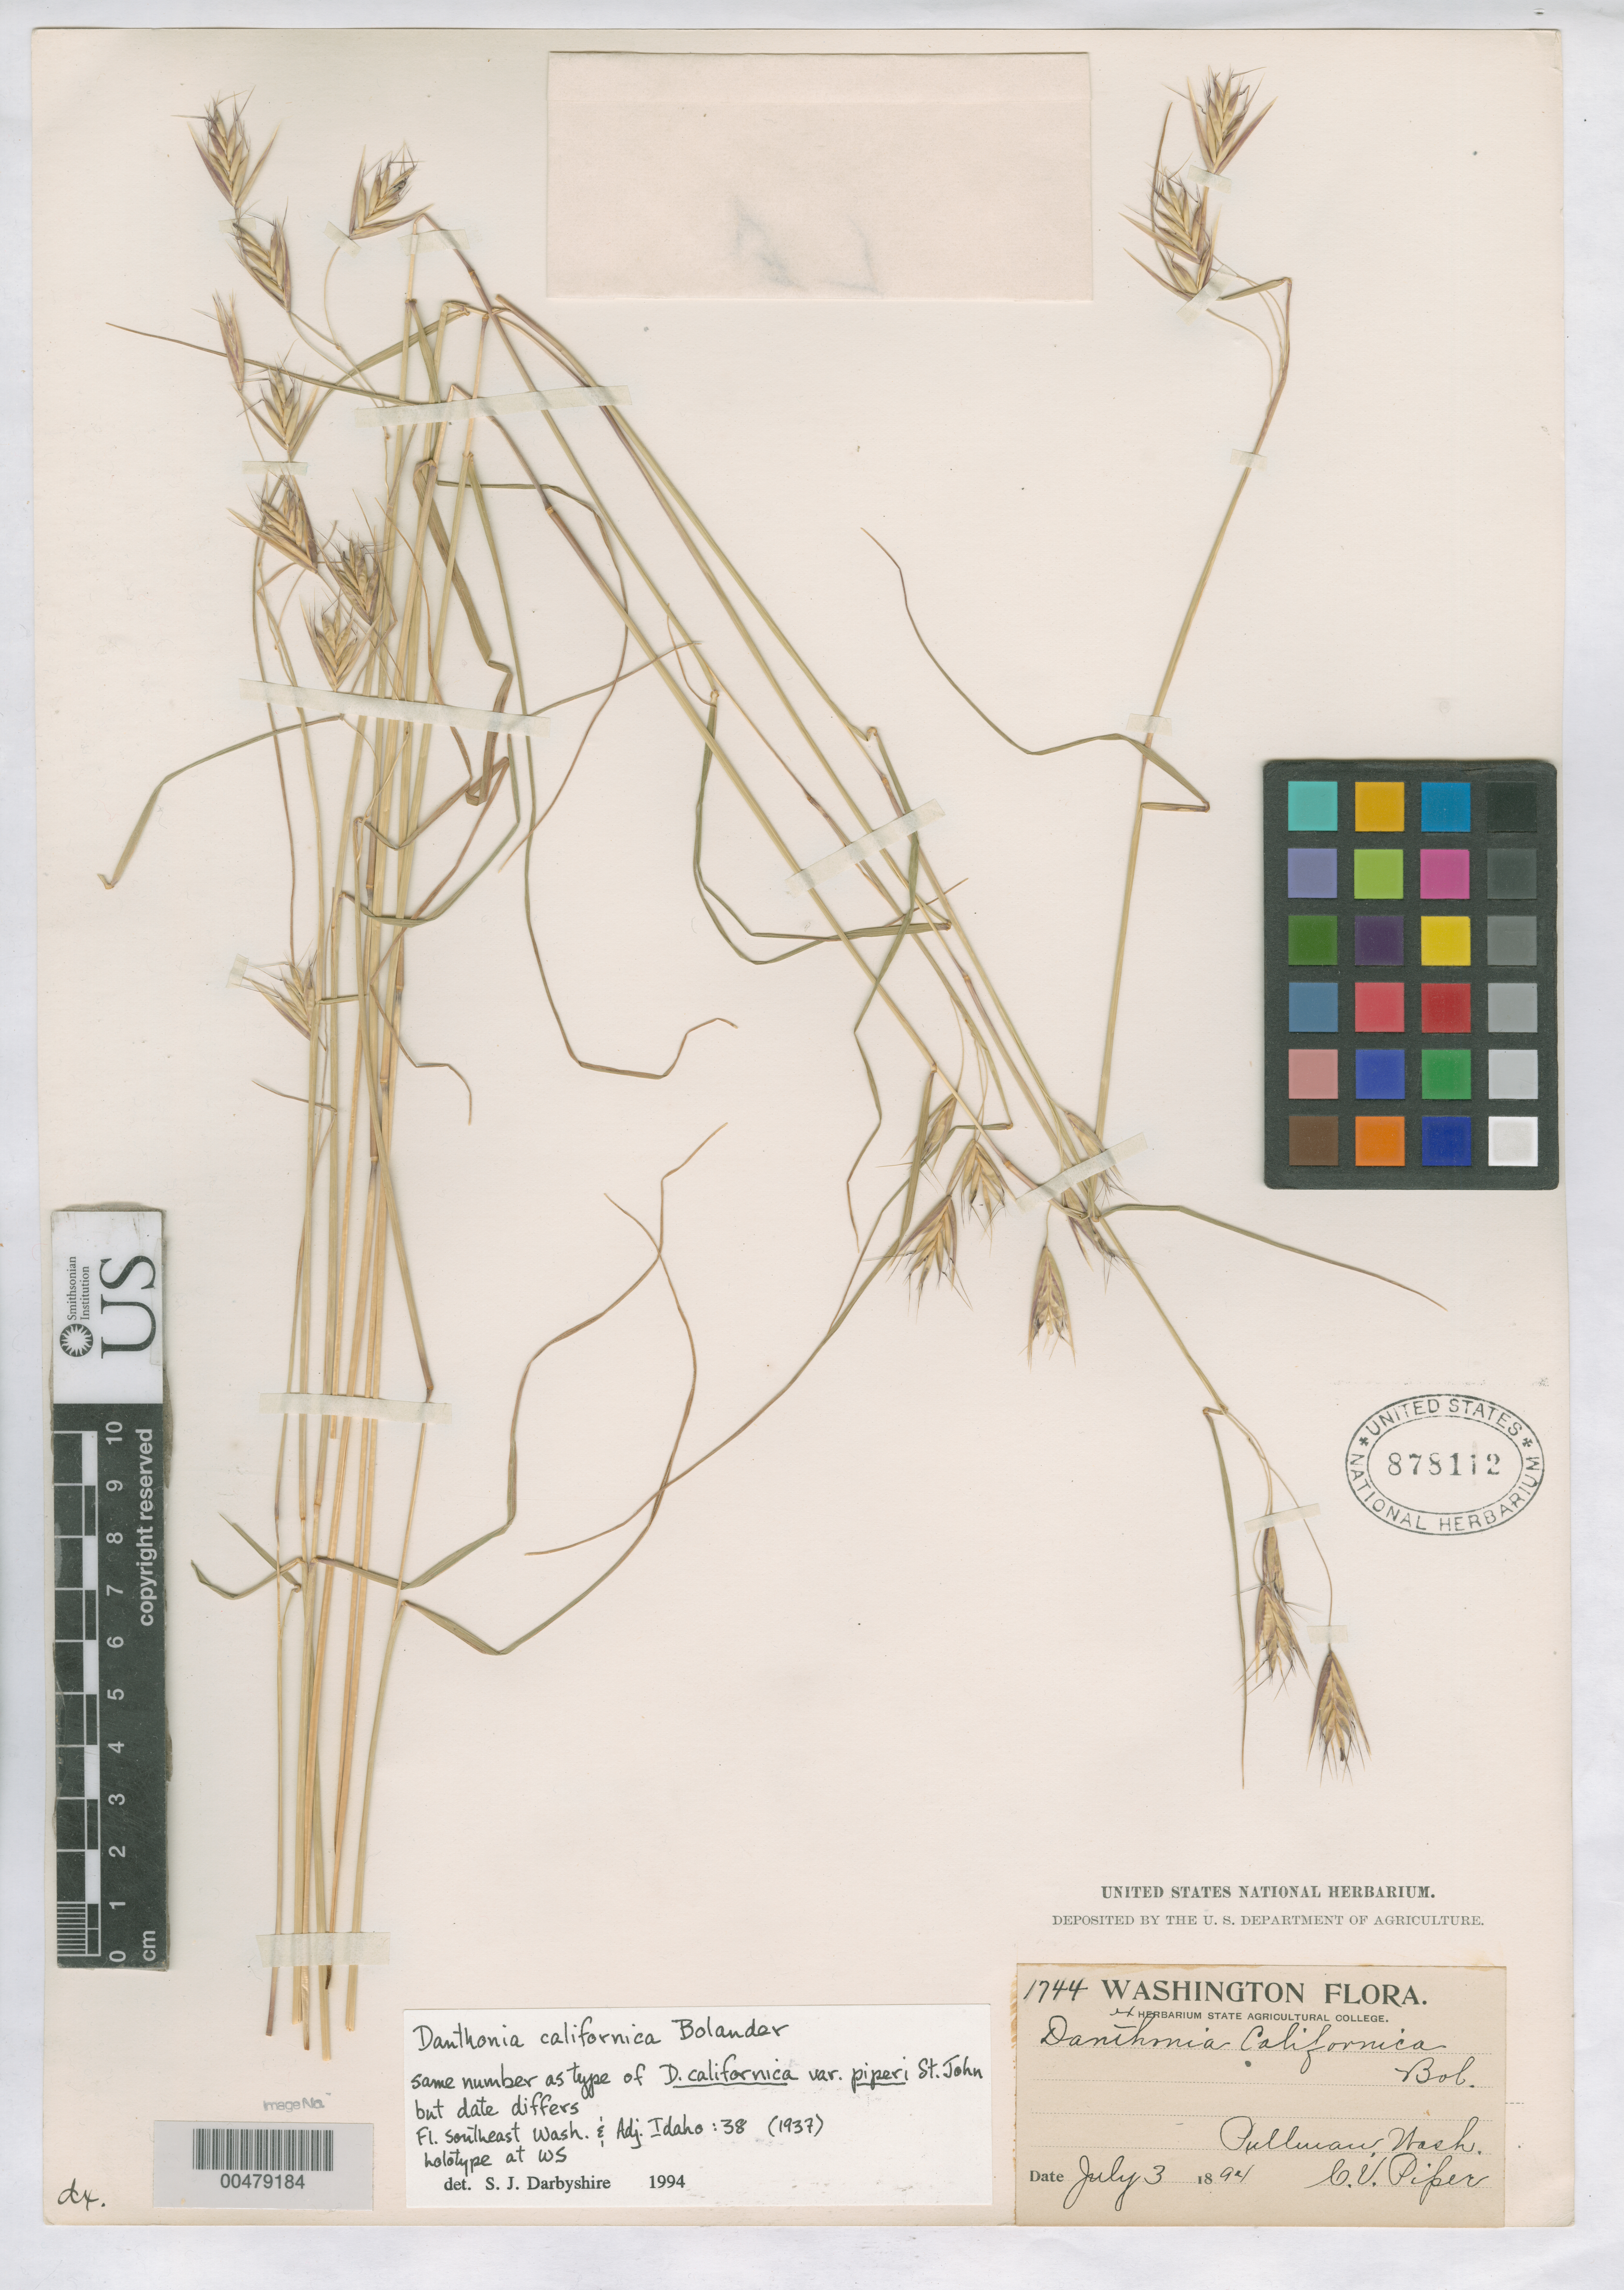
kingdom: Plantae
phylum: Tracheophyta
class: Liliopsida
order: Poales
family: Poaceae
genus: Danthonia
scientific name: Danthonia californica var. piperi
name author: H. St. John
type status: Isotype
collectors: C. V. Piper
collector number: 1744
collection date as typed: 03 Jul 1894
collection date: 1894-07-03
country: United States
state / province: Washington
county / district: Whitman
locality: Pullman.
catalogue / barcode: US 878112